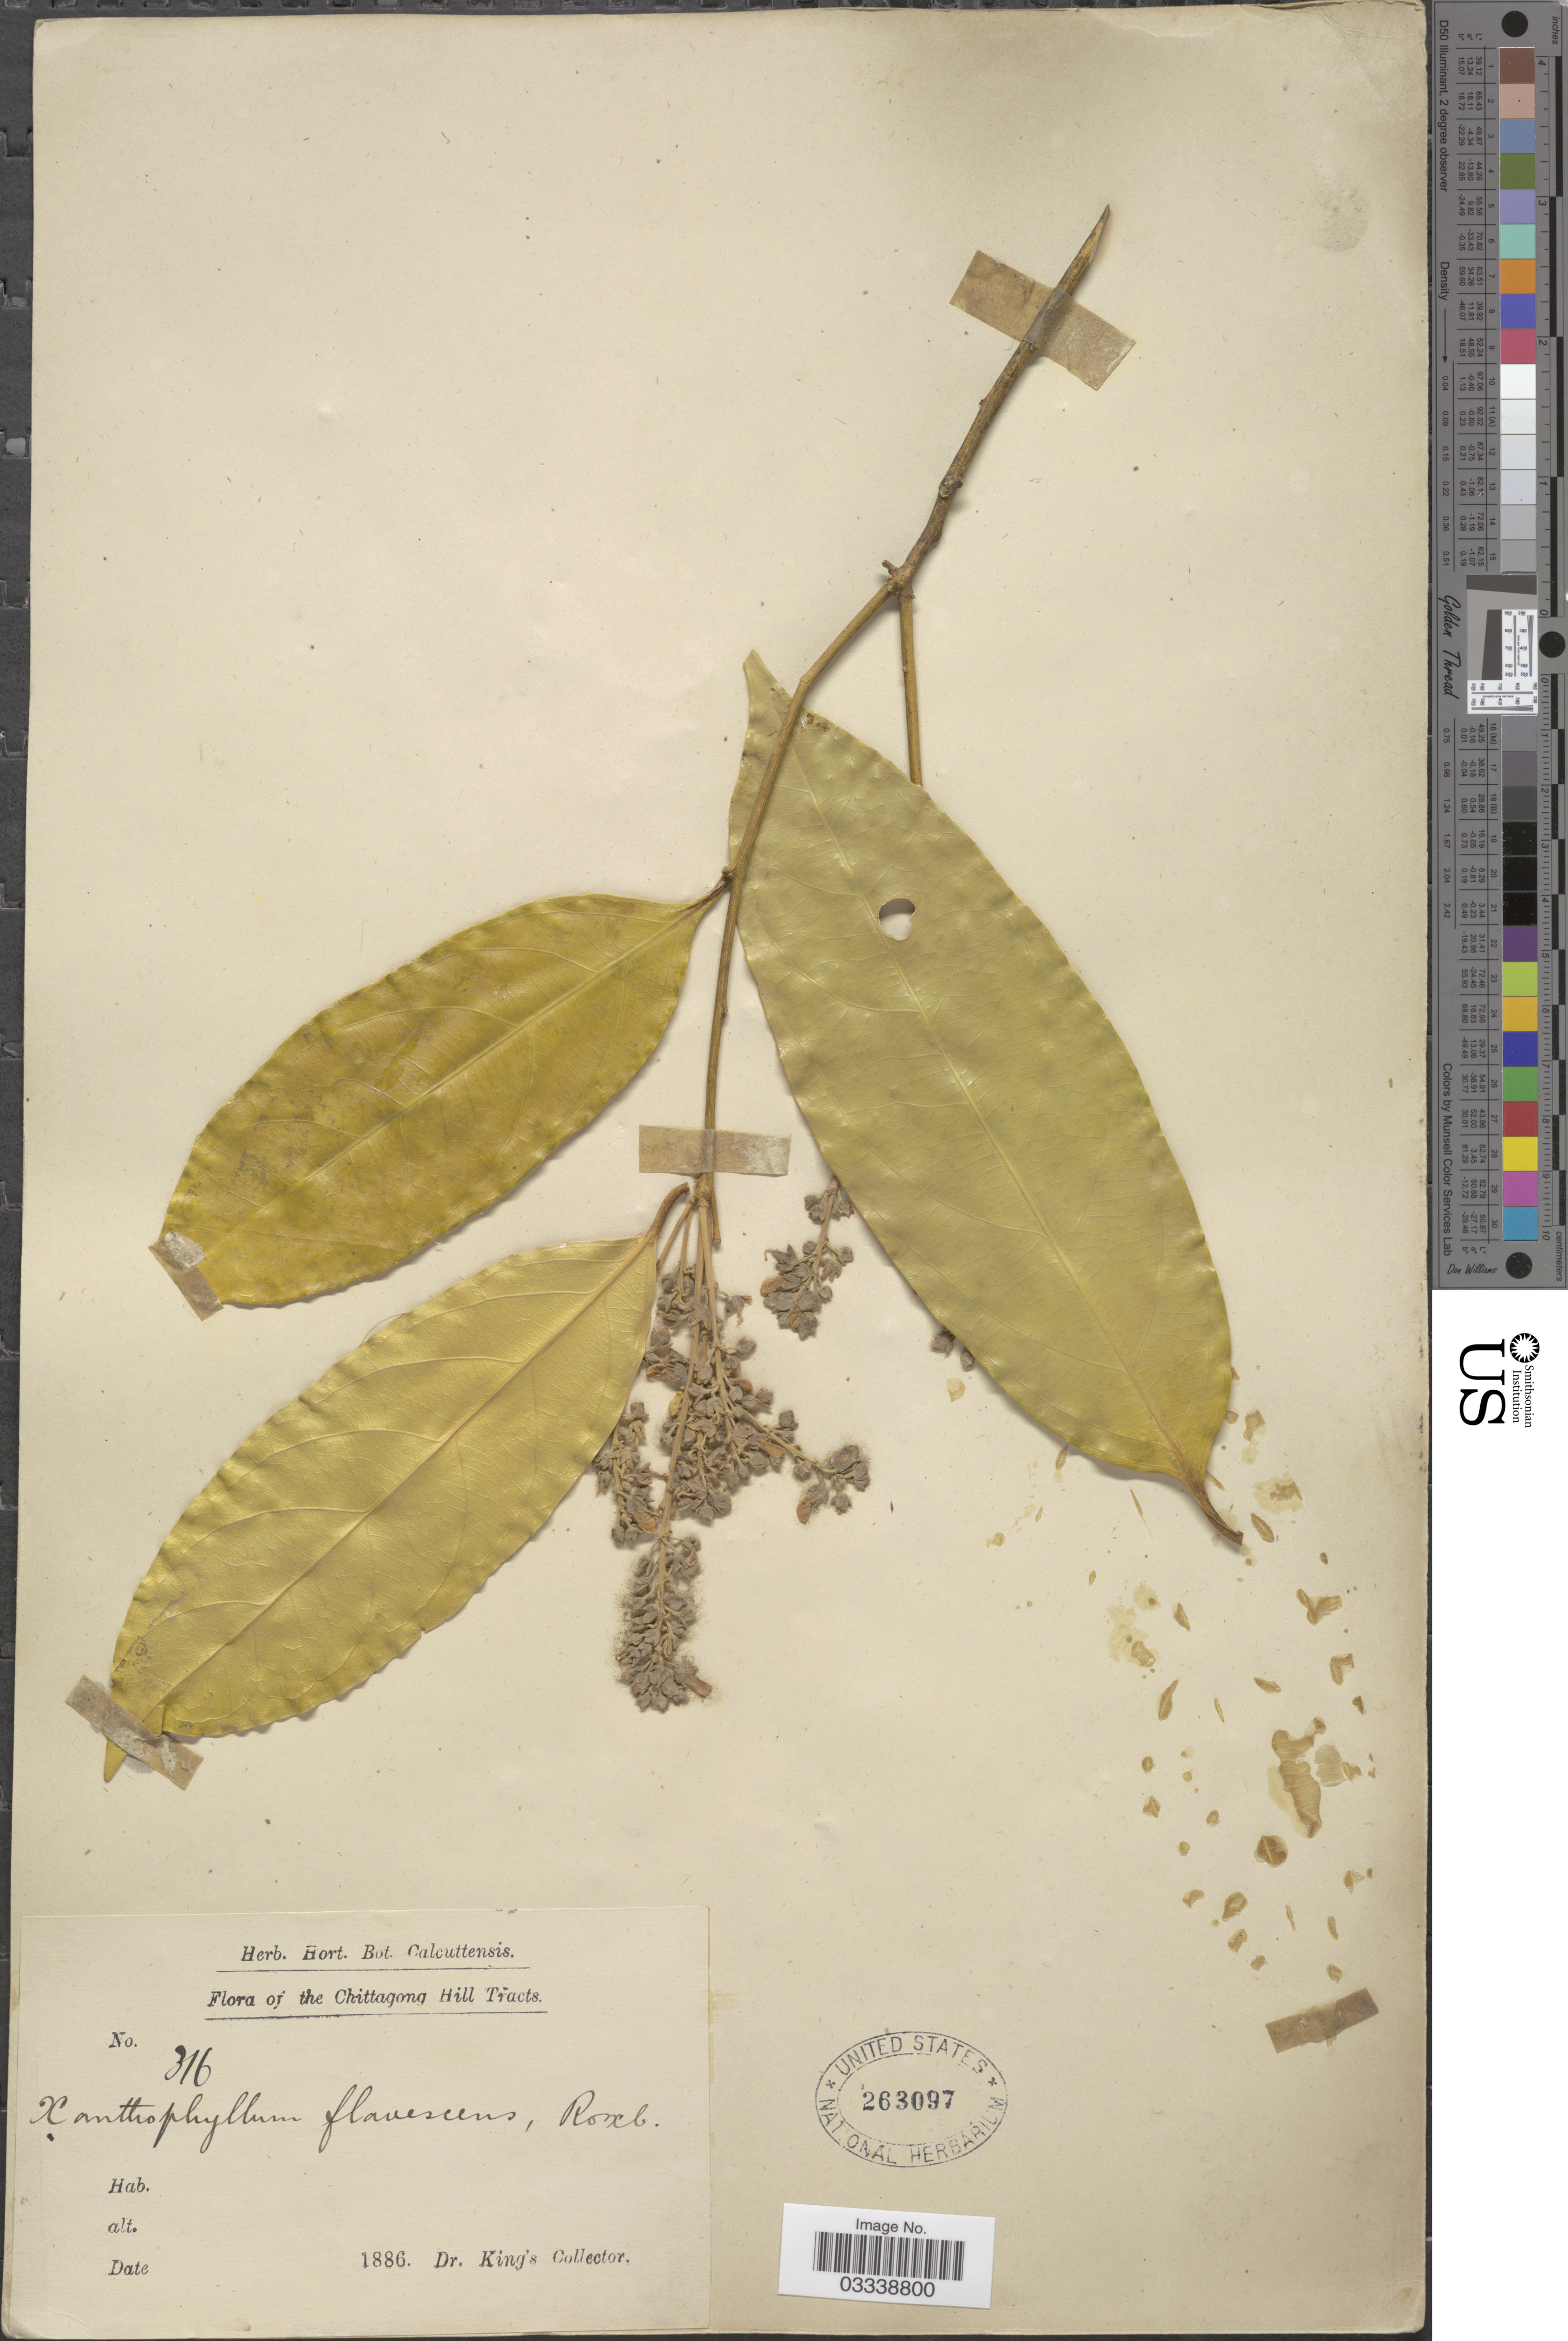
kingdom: Plantae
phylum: Tracheophyta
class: Magnoliopsida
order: Fabales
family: Polygalaceae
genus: Xanthophyllum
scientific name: Xanthophyllum flavescens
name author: Roxb.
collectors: Dr. King's collector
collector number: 316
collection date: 1886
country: Bangladesh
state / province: Chittagong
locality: Chittagong Hill Tracts.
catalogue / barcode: US 263097